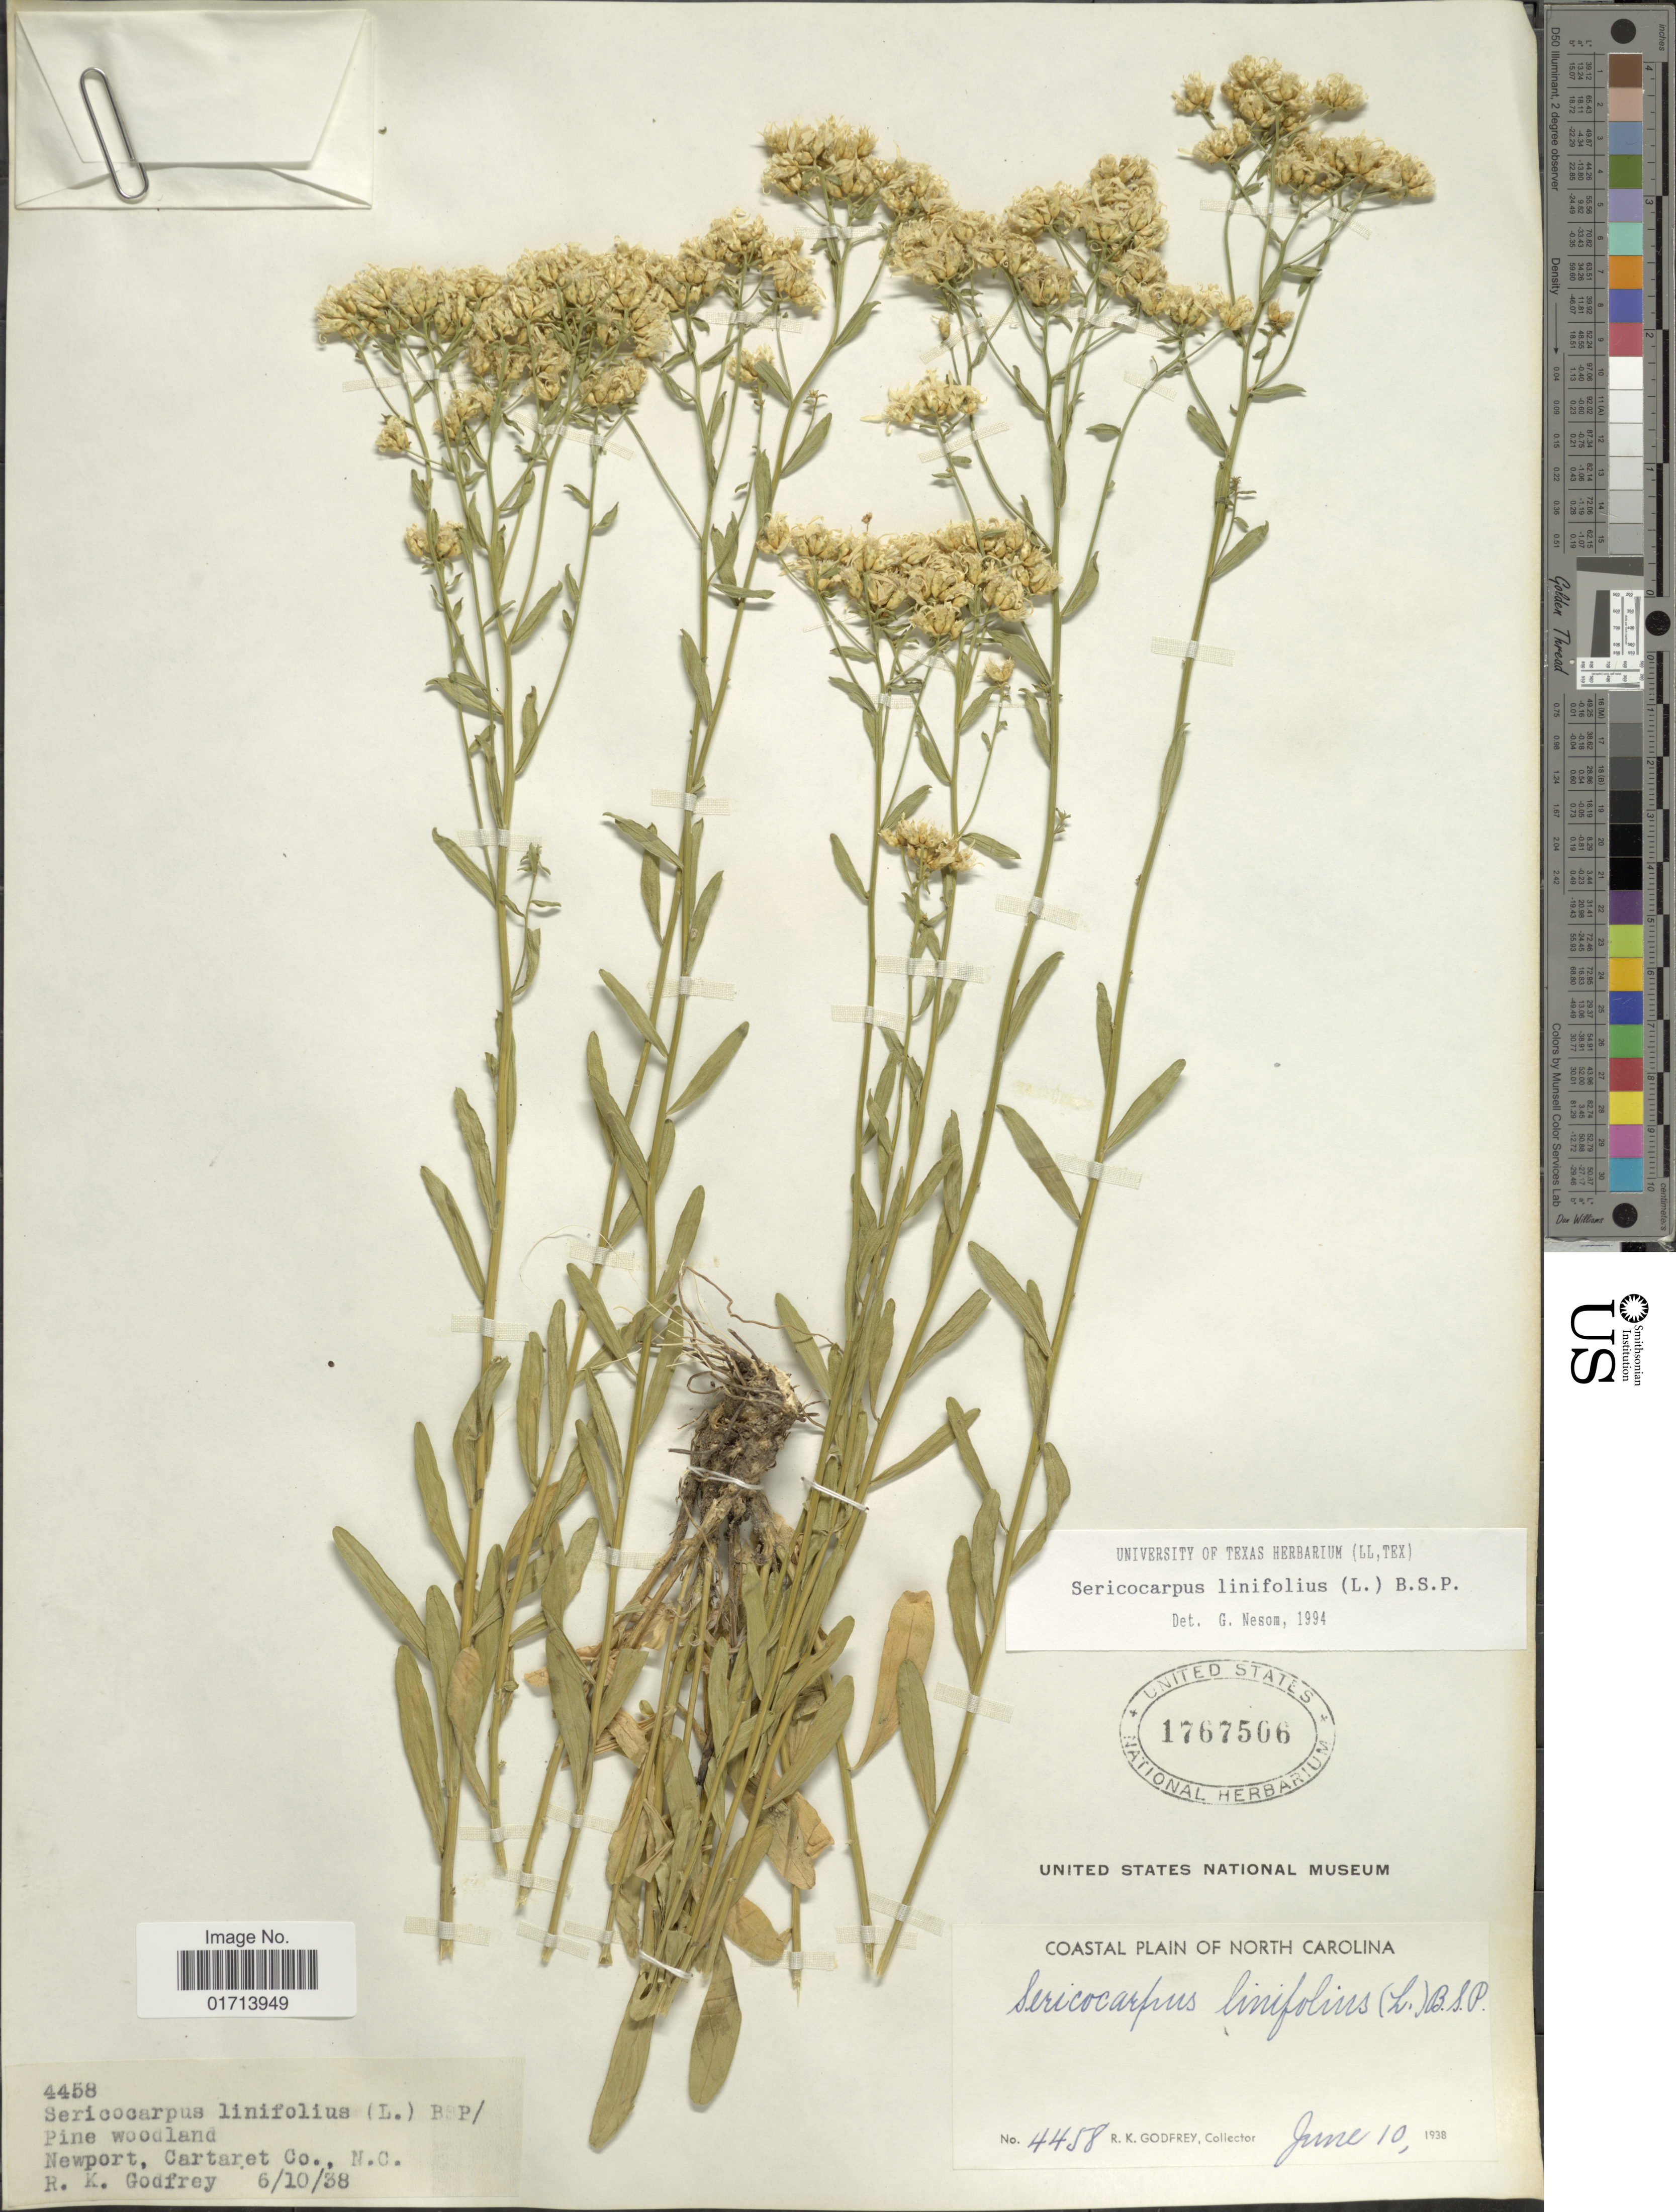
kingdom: Plantae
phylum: Tracheophyta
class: Magnoliopsida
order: Asterales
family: Asteraceae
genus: Sericocarpus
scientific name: Sericocarpus linifolius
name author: (L.) Britton, Stearns & Poggenb.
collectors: R. K. Godfrey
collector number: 4458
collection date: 1938-06-10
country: United States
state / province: North Carolina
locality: Newpart, Cartaret co., N. C.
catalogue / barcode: US 1767506